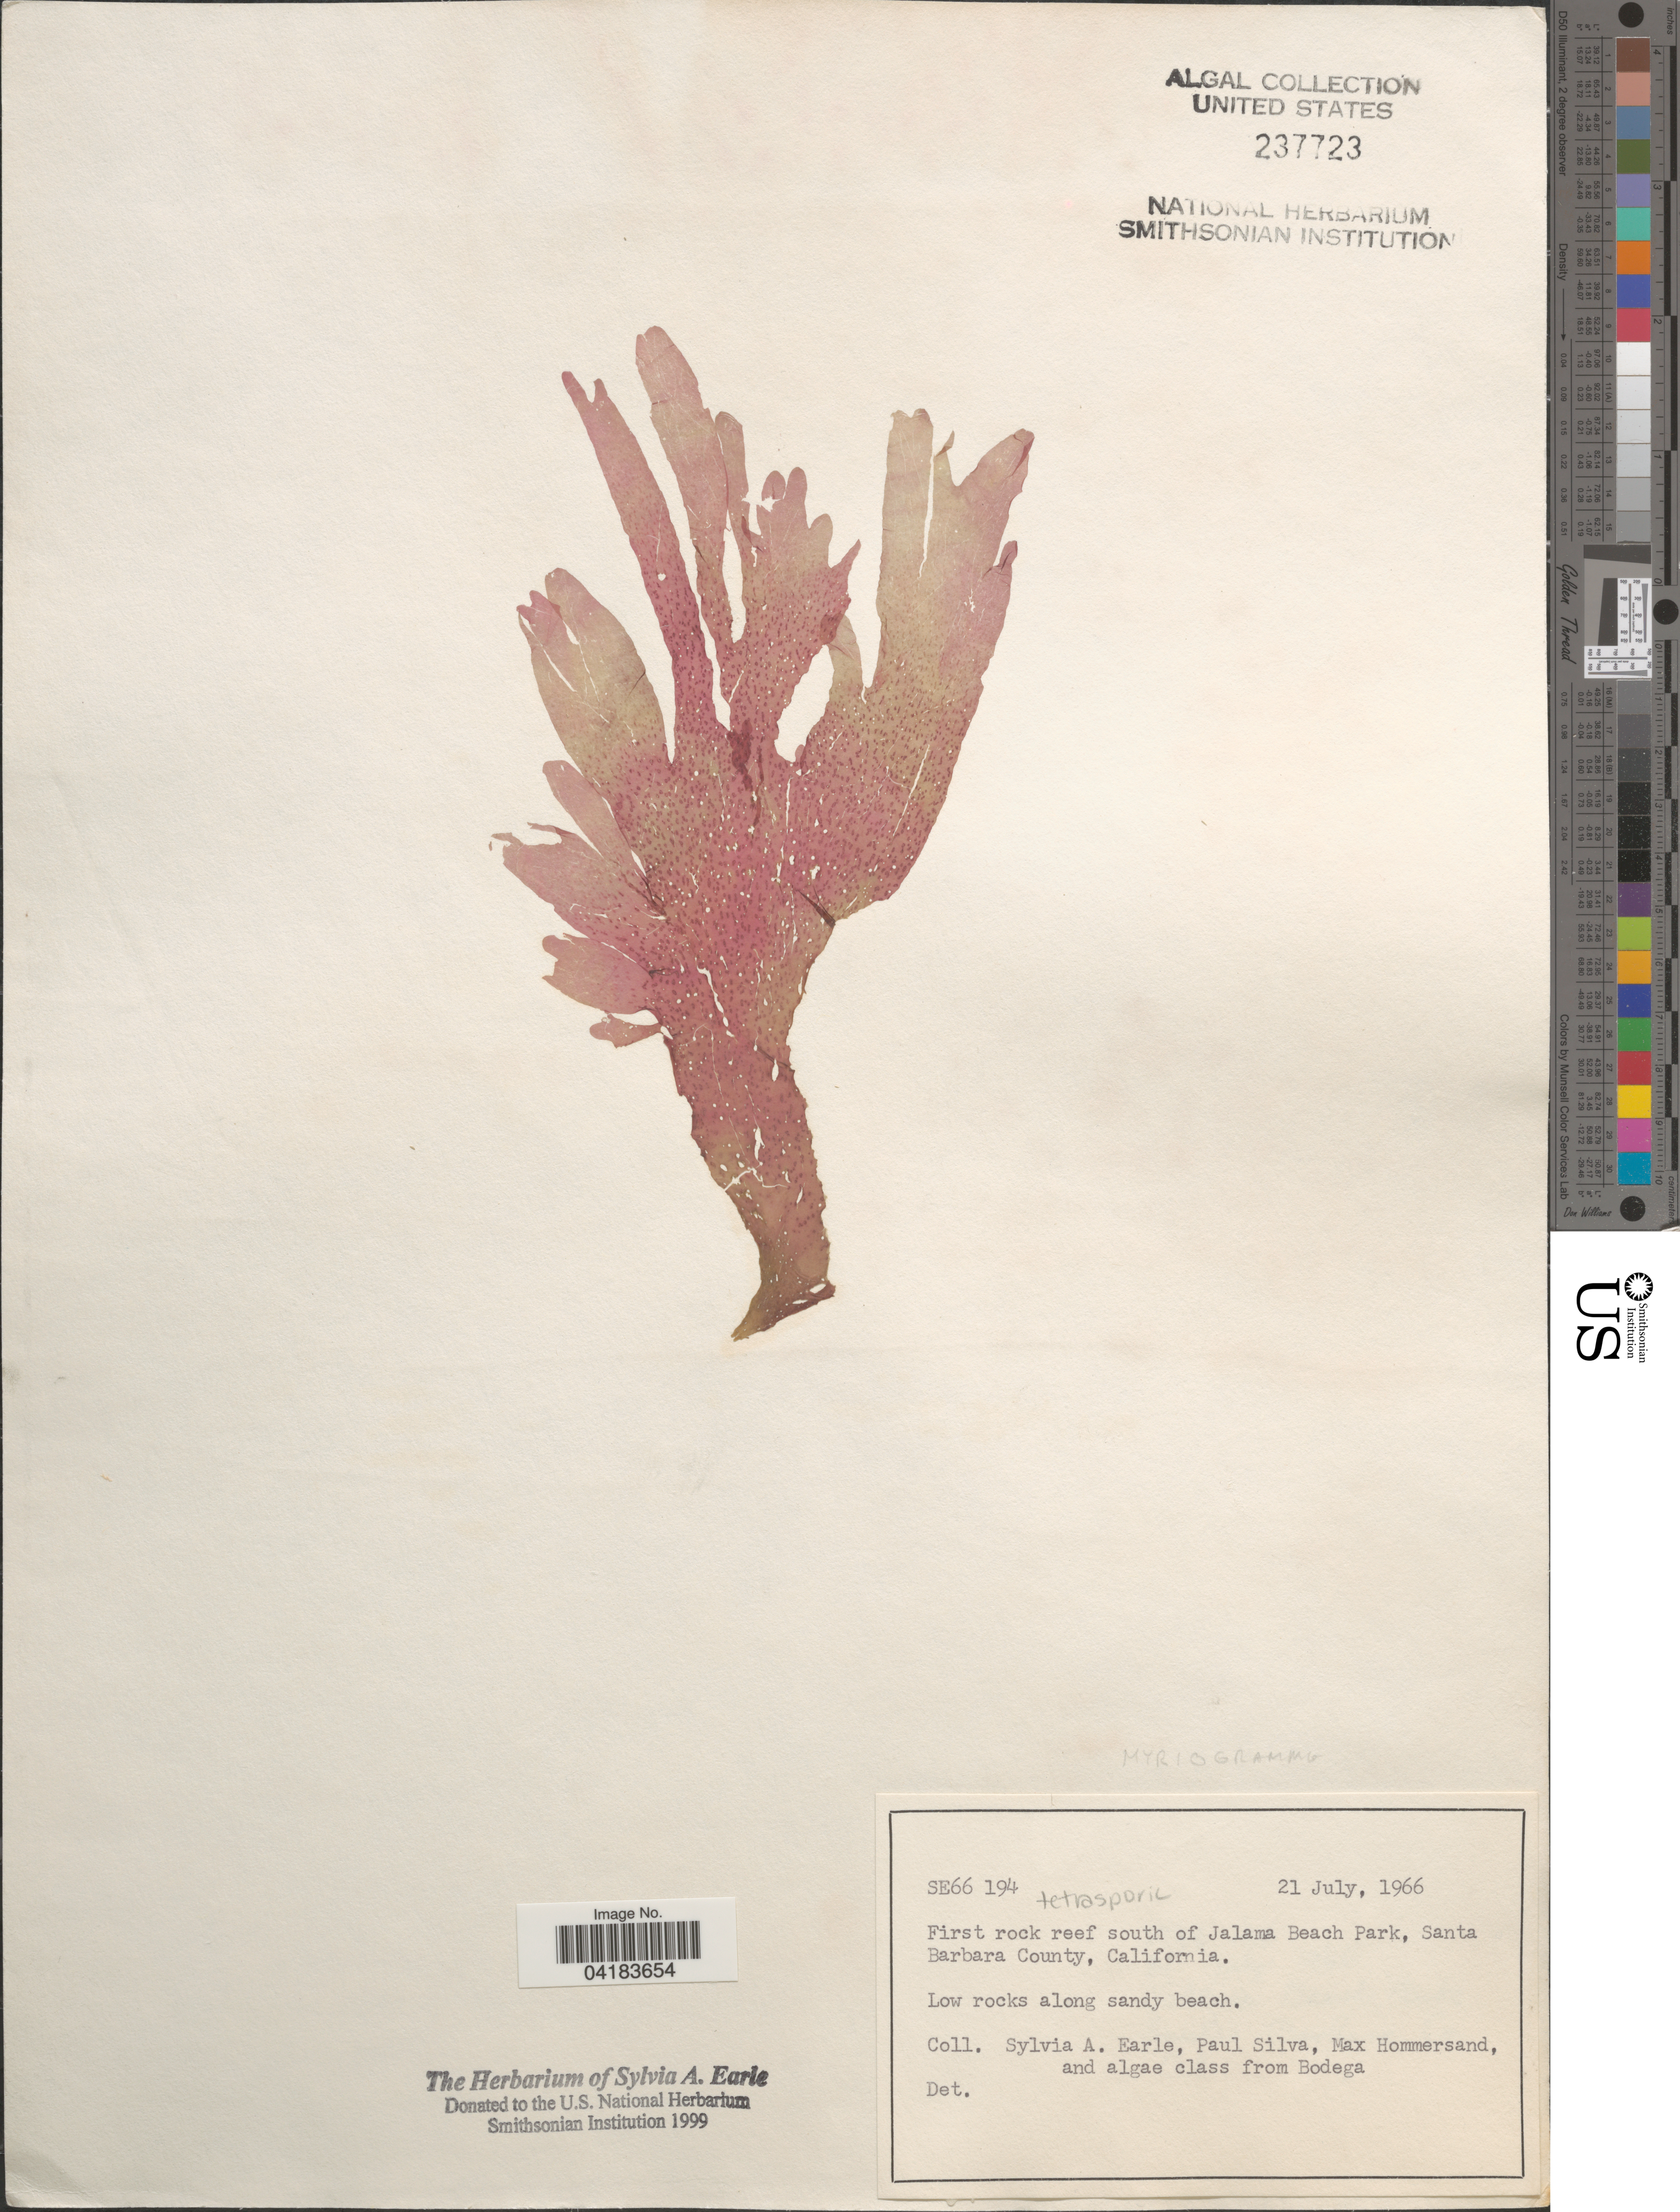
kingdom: Plantae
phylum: Rhodophyta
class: Florideophyceae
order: Ceramiales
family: Delesseriaceae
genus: Myriogramme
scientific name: Myriogramme sp.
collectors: S. A. Earle, P. C. Silva, M. H. Hommersand & Bodega Algae Class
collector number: SE66194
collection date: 1966-07-21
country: United States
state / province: California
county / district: Santa Barbara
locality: First rock reef south of Jalama Beach Park, Santa Barbara County.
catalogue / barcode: US 237723